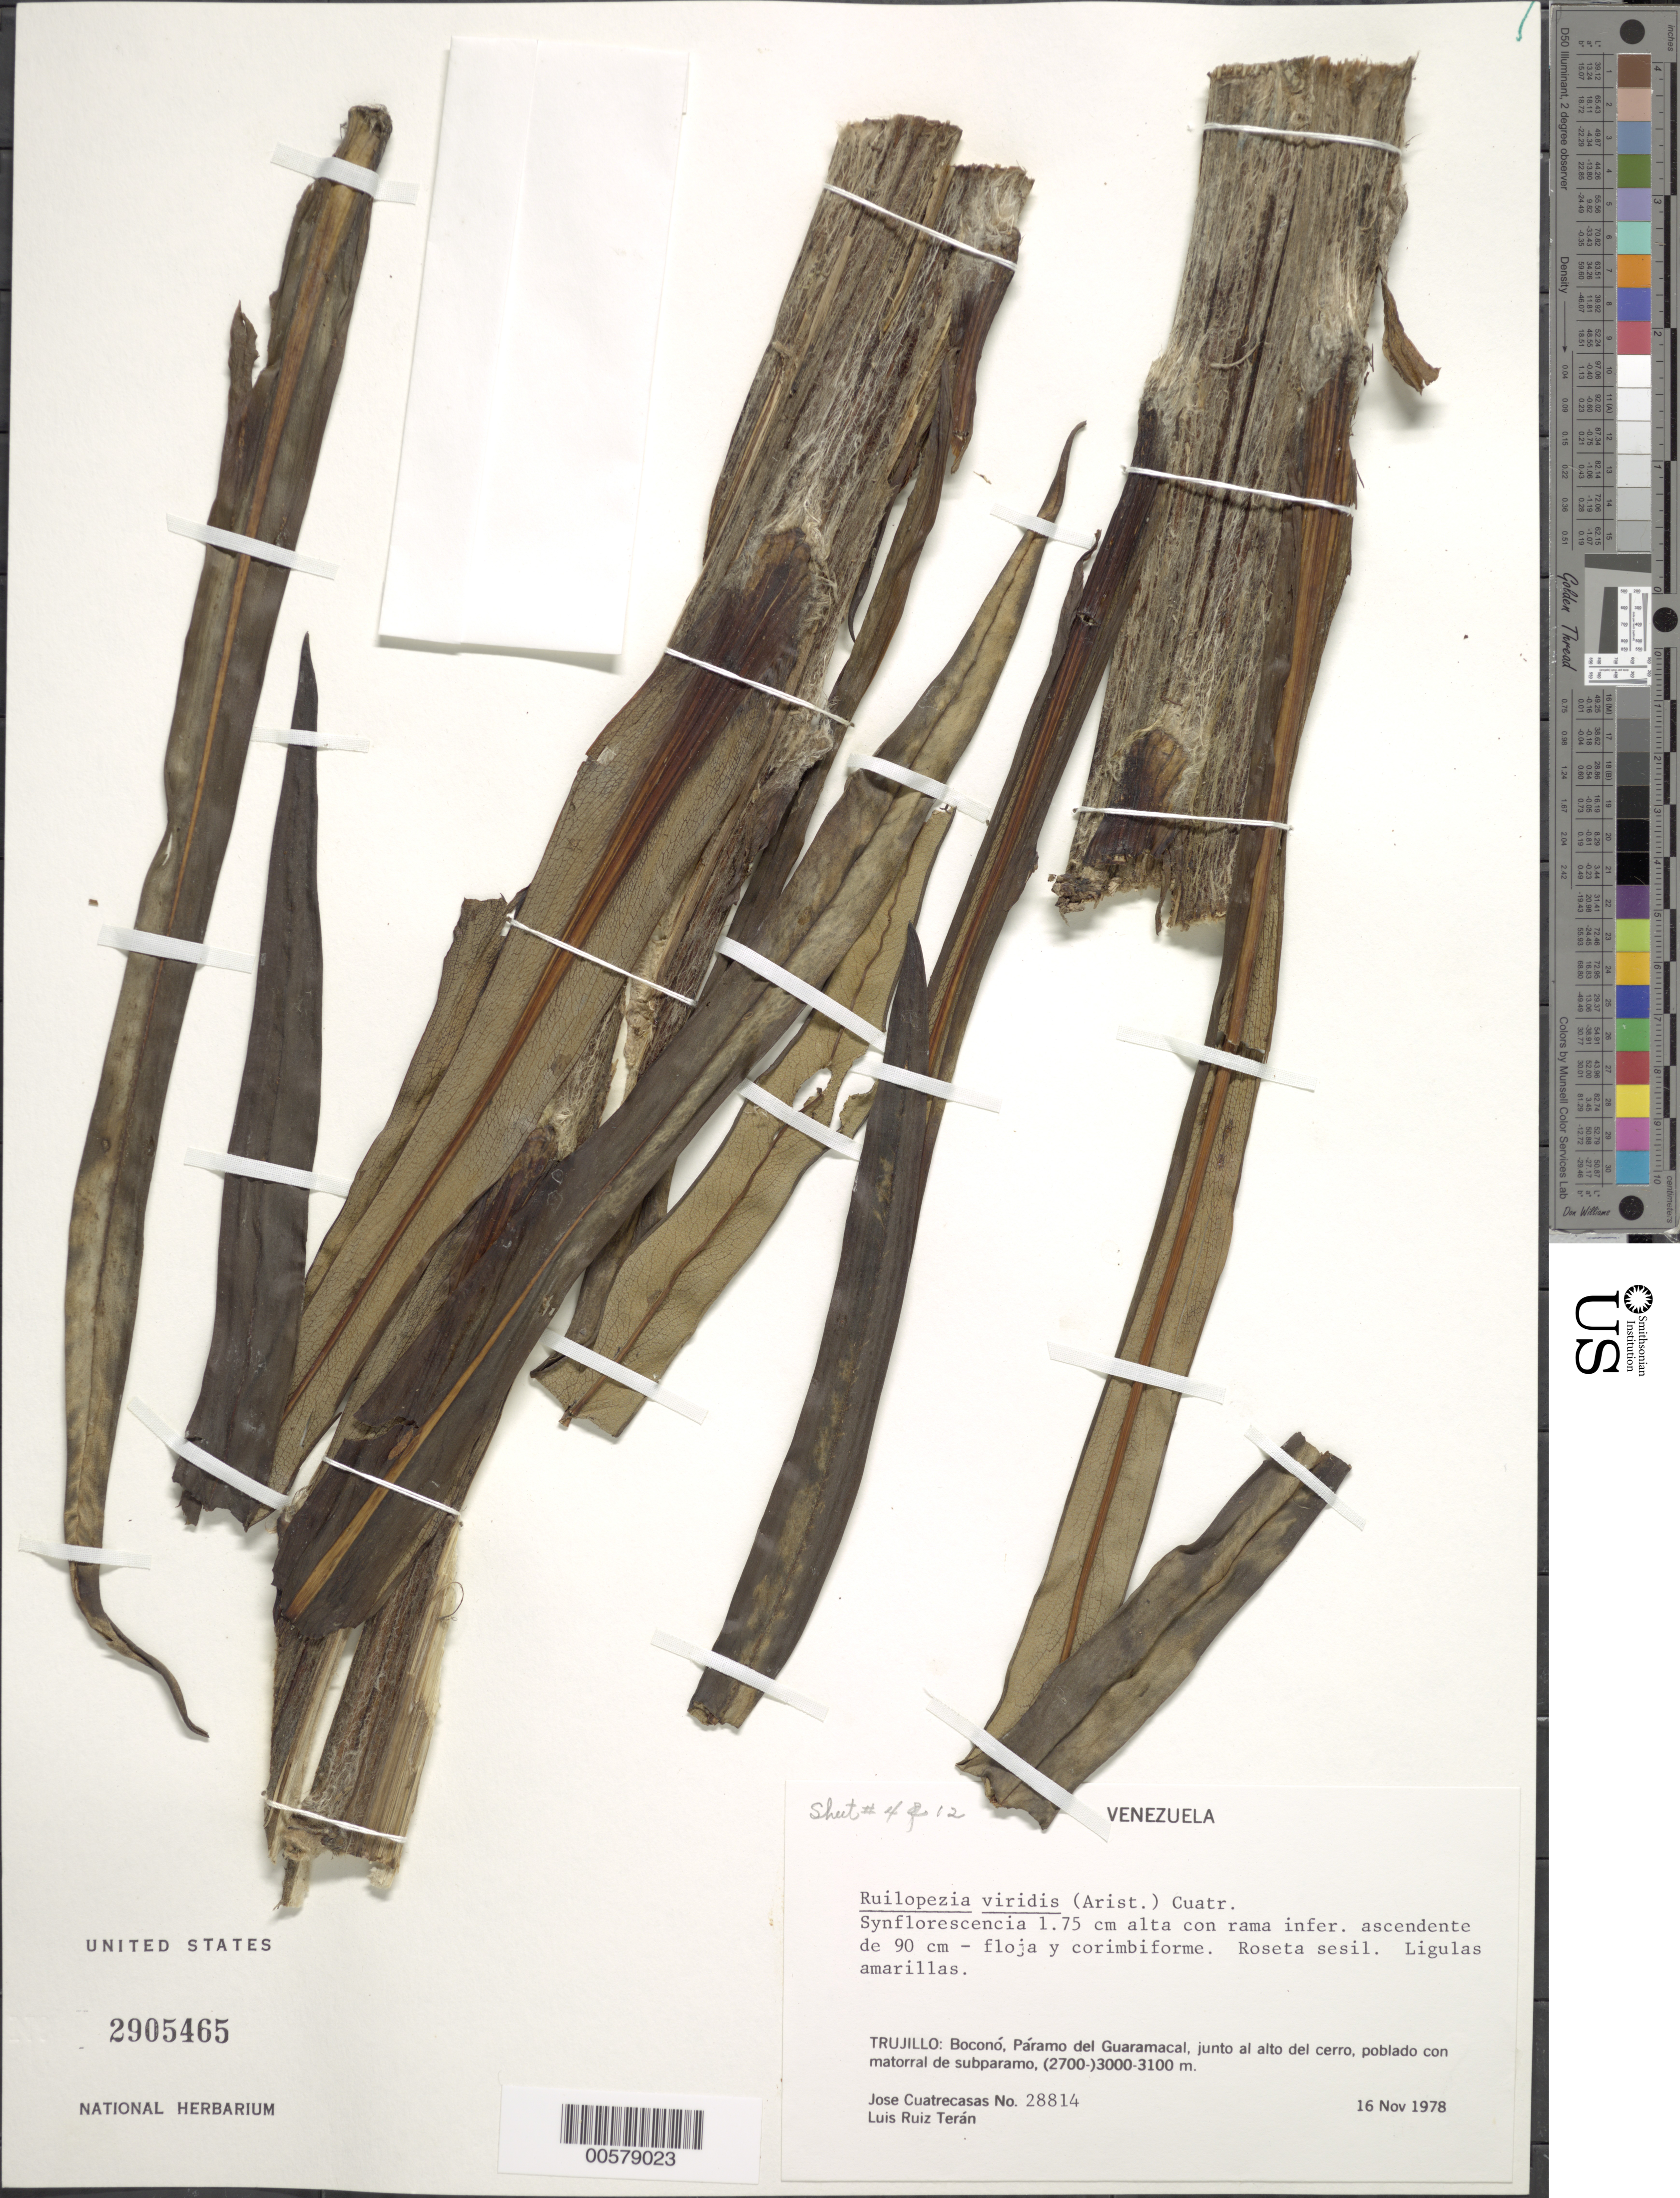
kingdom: Plantae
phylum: Tracheophyta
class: Magnoliopsida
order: Asterales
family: Asteraceae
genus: Ruilopezia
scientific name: Ruilopezia viridis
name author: (Aristeg.) Cuatrec.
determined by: Cuatrecasas, J.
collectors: J. Cuatrecasas & L. E. Ruíz-Terán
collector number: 28814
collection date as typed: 16 Nov 1978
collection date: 1978-11-16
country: Venezuela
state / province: Trujillo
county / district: Boconó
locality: Páramo de Guaramacal, junto al alto del cerro, poblado con matorral de subparamo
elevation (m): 2700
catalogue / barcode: US 2905465